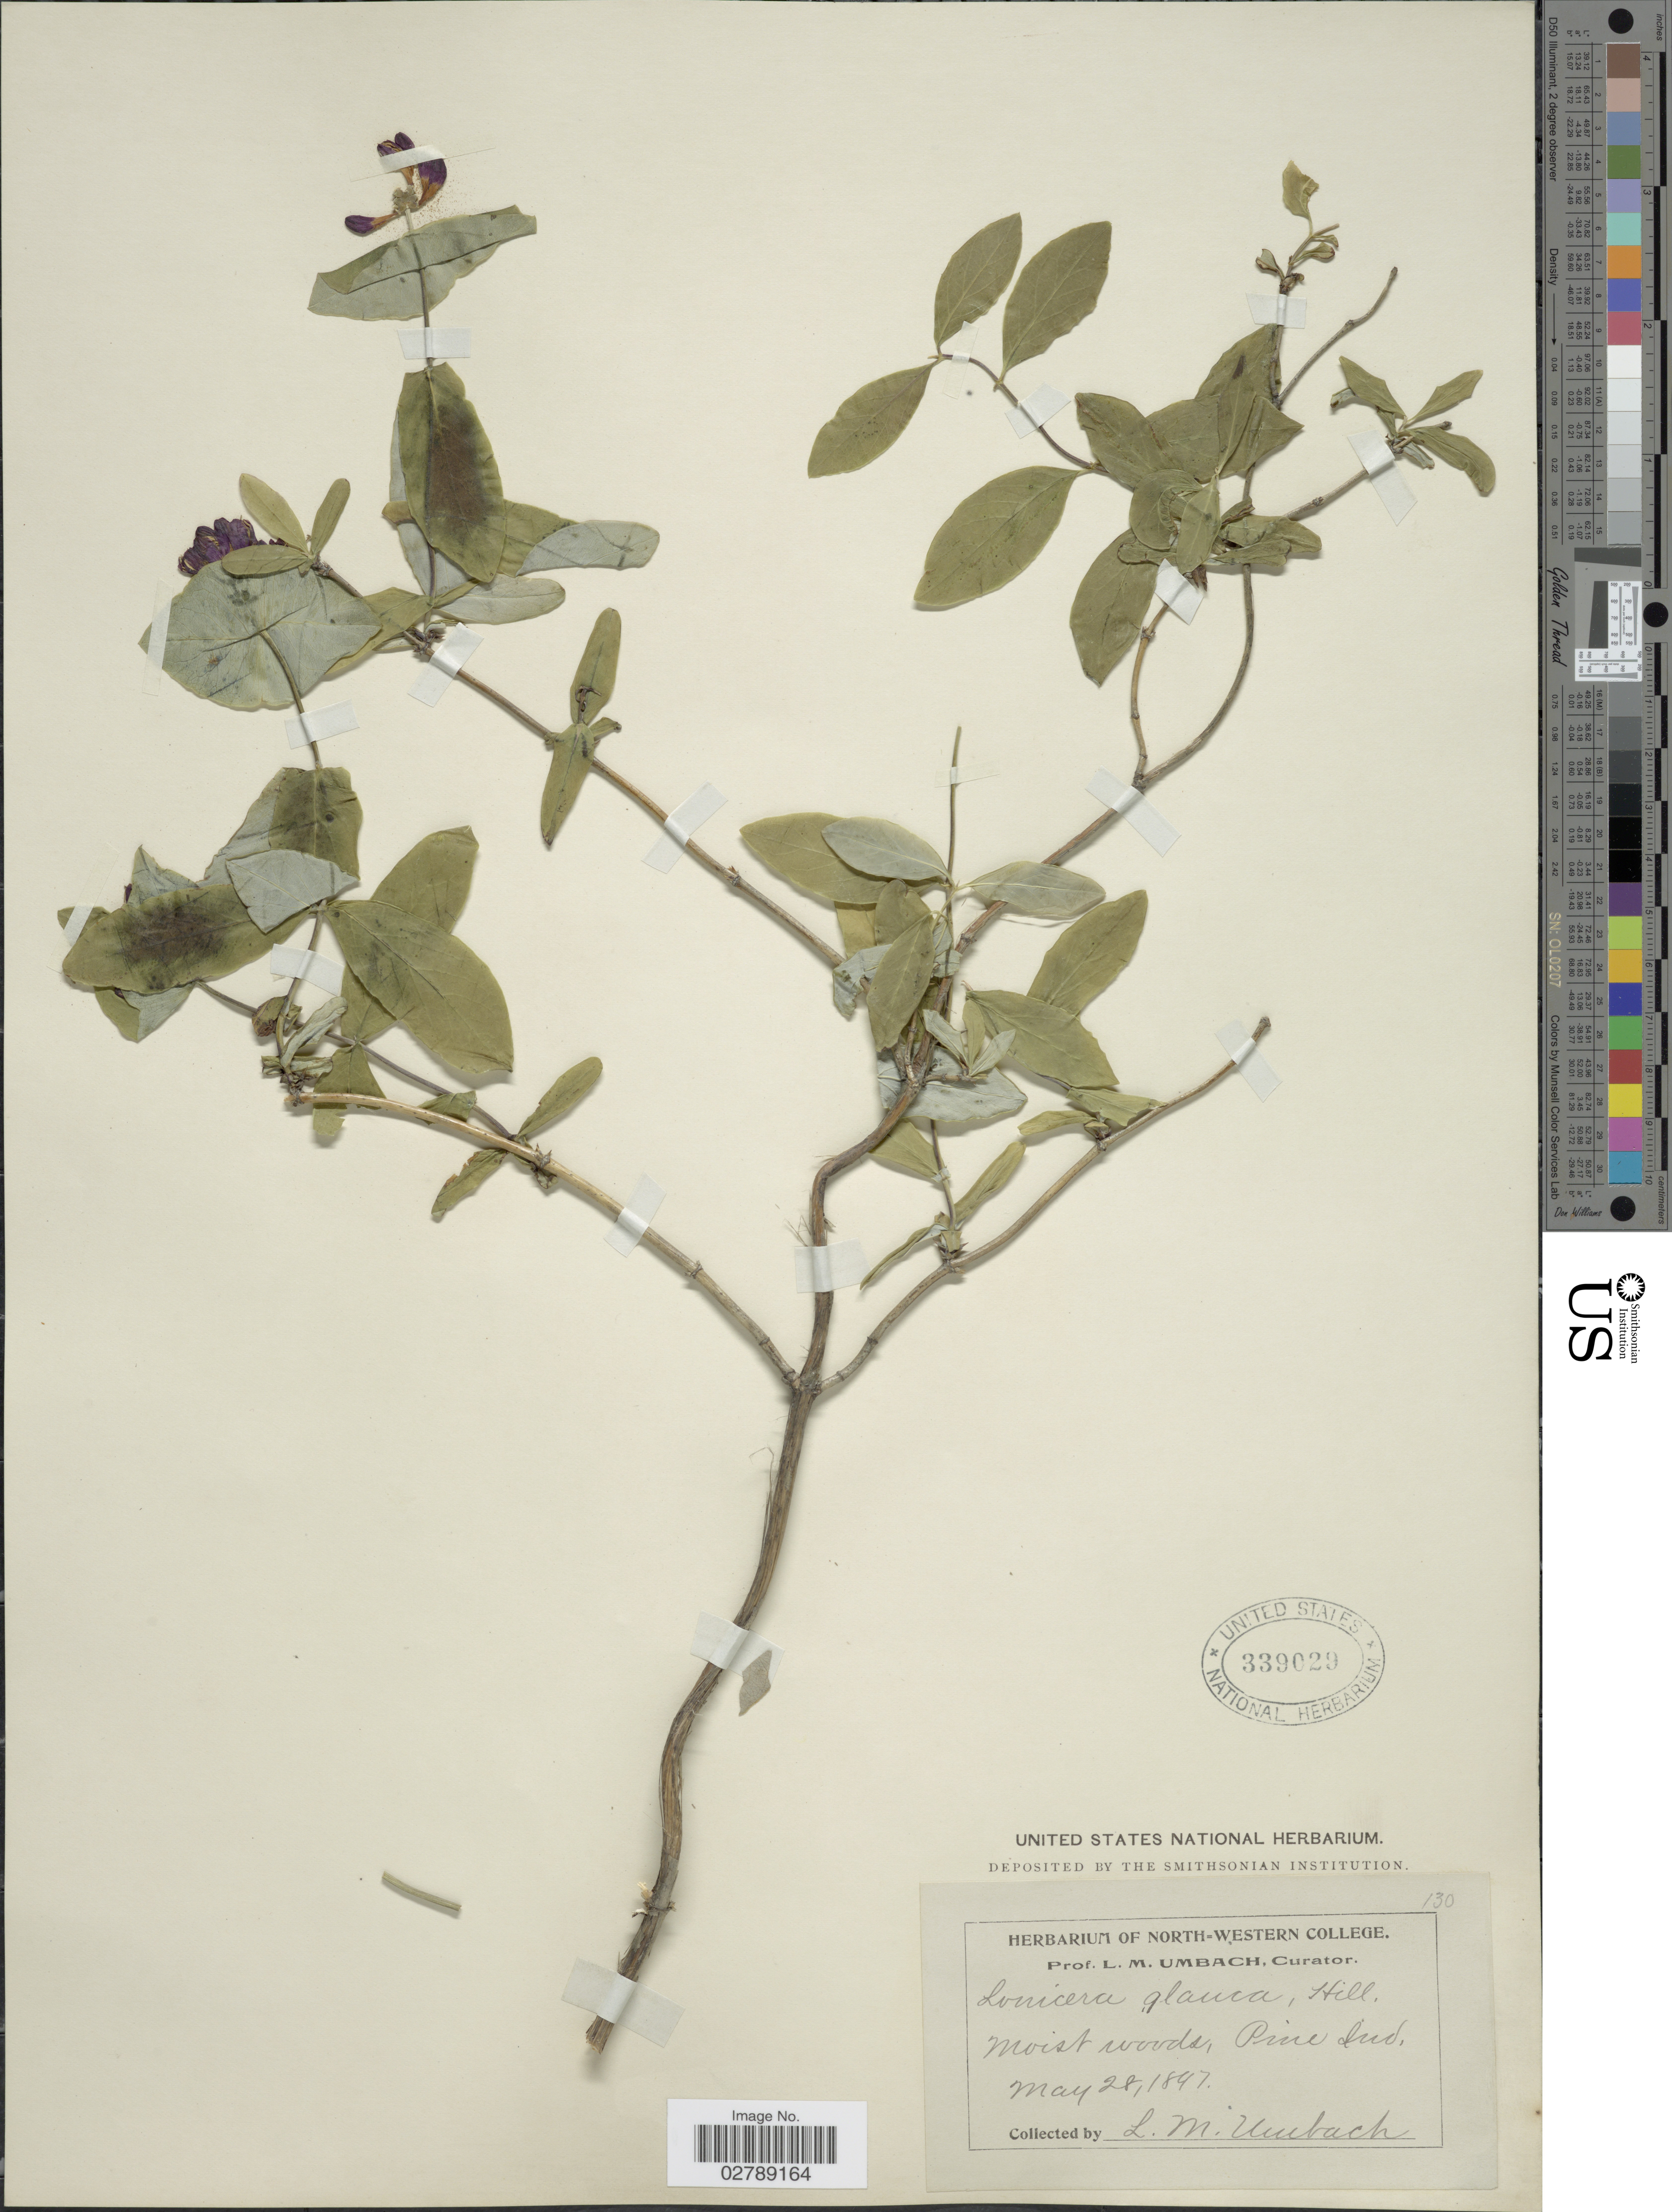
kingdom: Plantae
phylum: Tracheophyta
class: Magnoliopsida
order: Dipsacales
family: Caprifoliaceae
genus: Lonicera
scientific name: Lonicera dioica var. glaucescens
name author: (Rydb.) Butters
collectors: L. M. Umbach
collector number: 130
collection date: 1897-05-28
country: United States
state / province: Indiana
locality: Curator. Moist woods. Pine Ind.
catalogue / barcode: US 339029